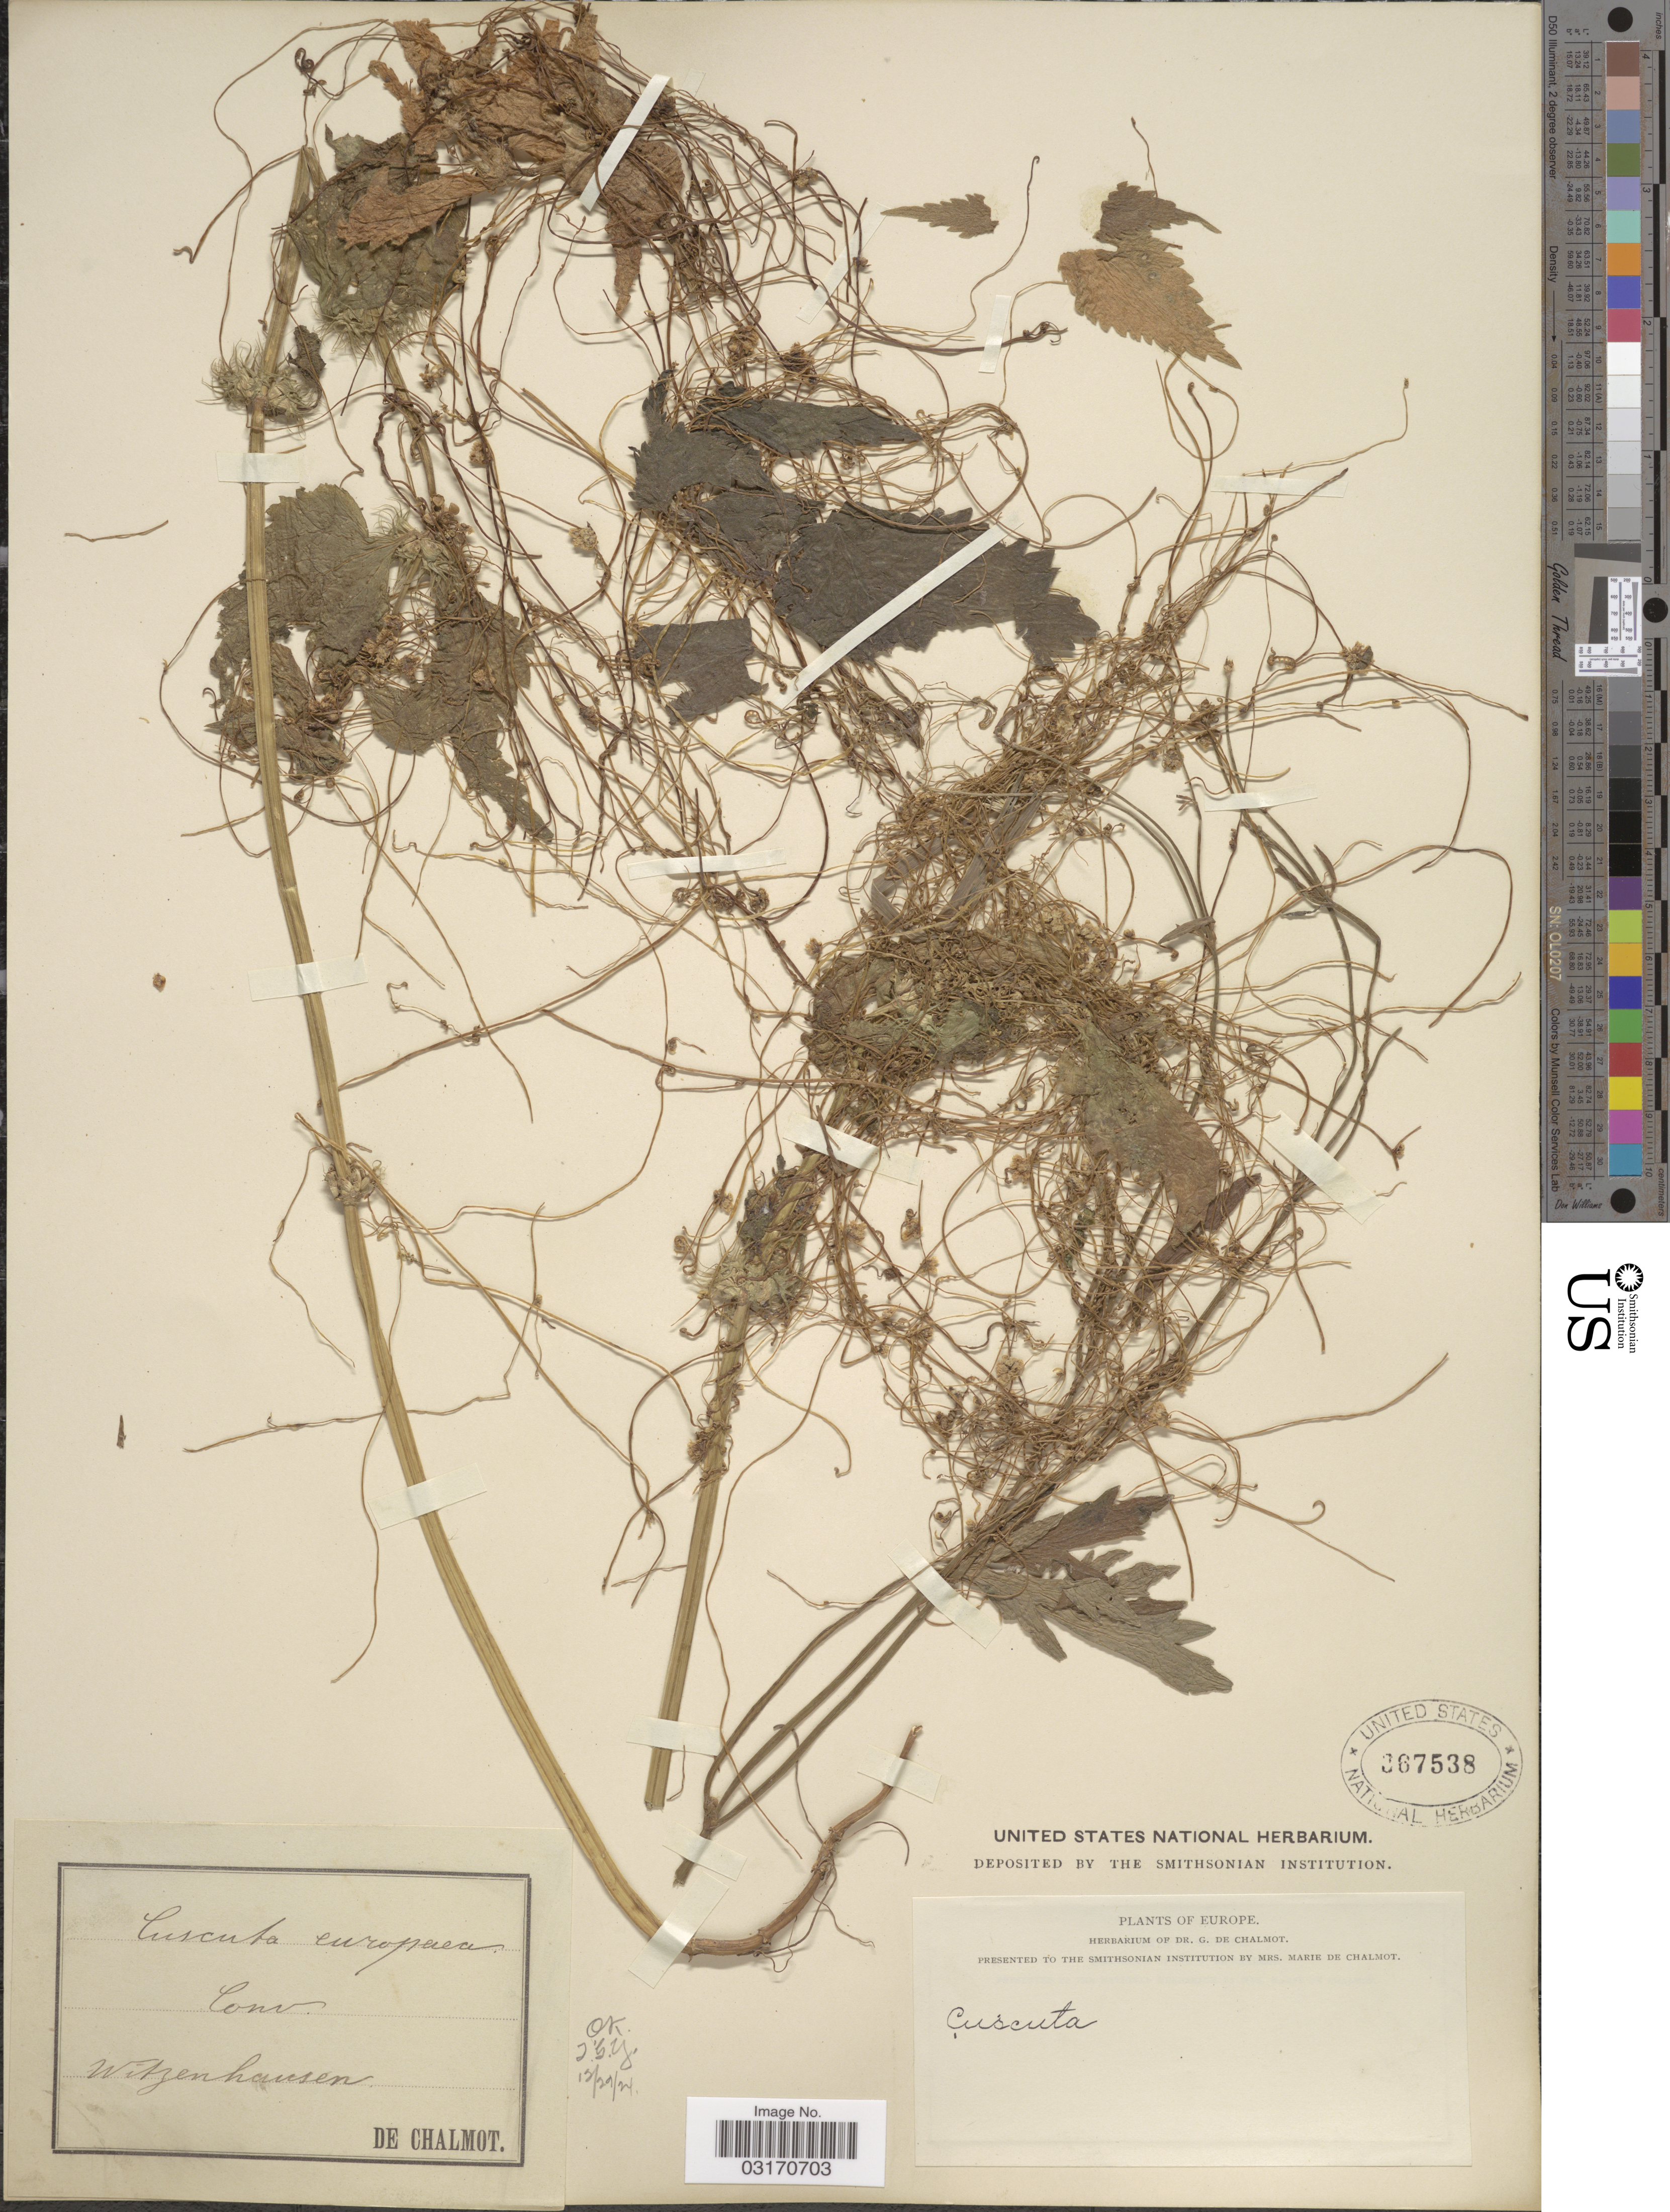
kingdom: Plantae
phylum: Tracheophyta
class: Magnoliopsida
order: Solanales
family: Convolvulaceae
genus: Cuscuta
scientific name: Cuscuta europaea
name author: L.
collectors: G. de Chalmot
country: Germany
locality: Witzenhausen. Europe.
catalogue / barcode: US 367538